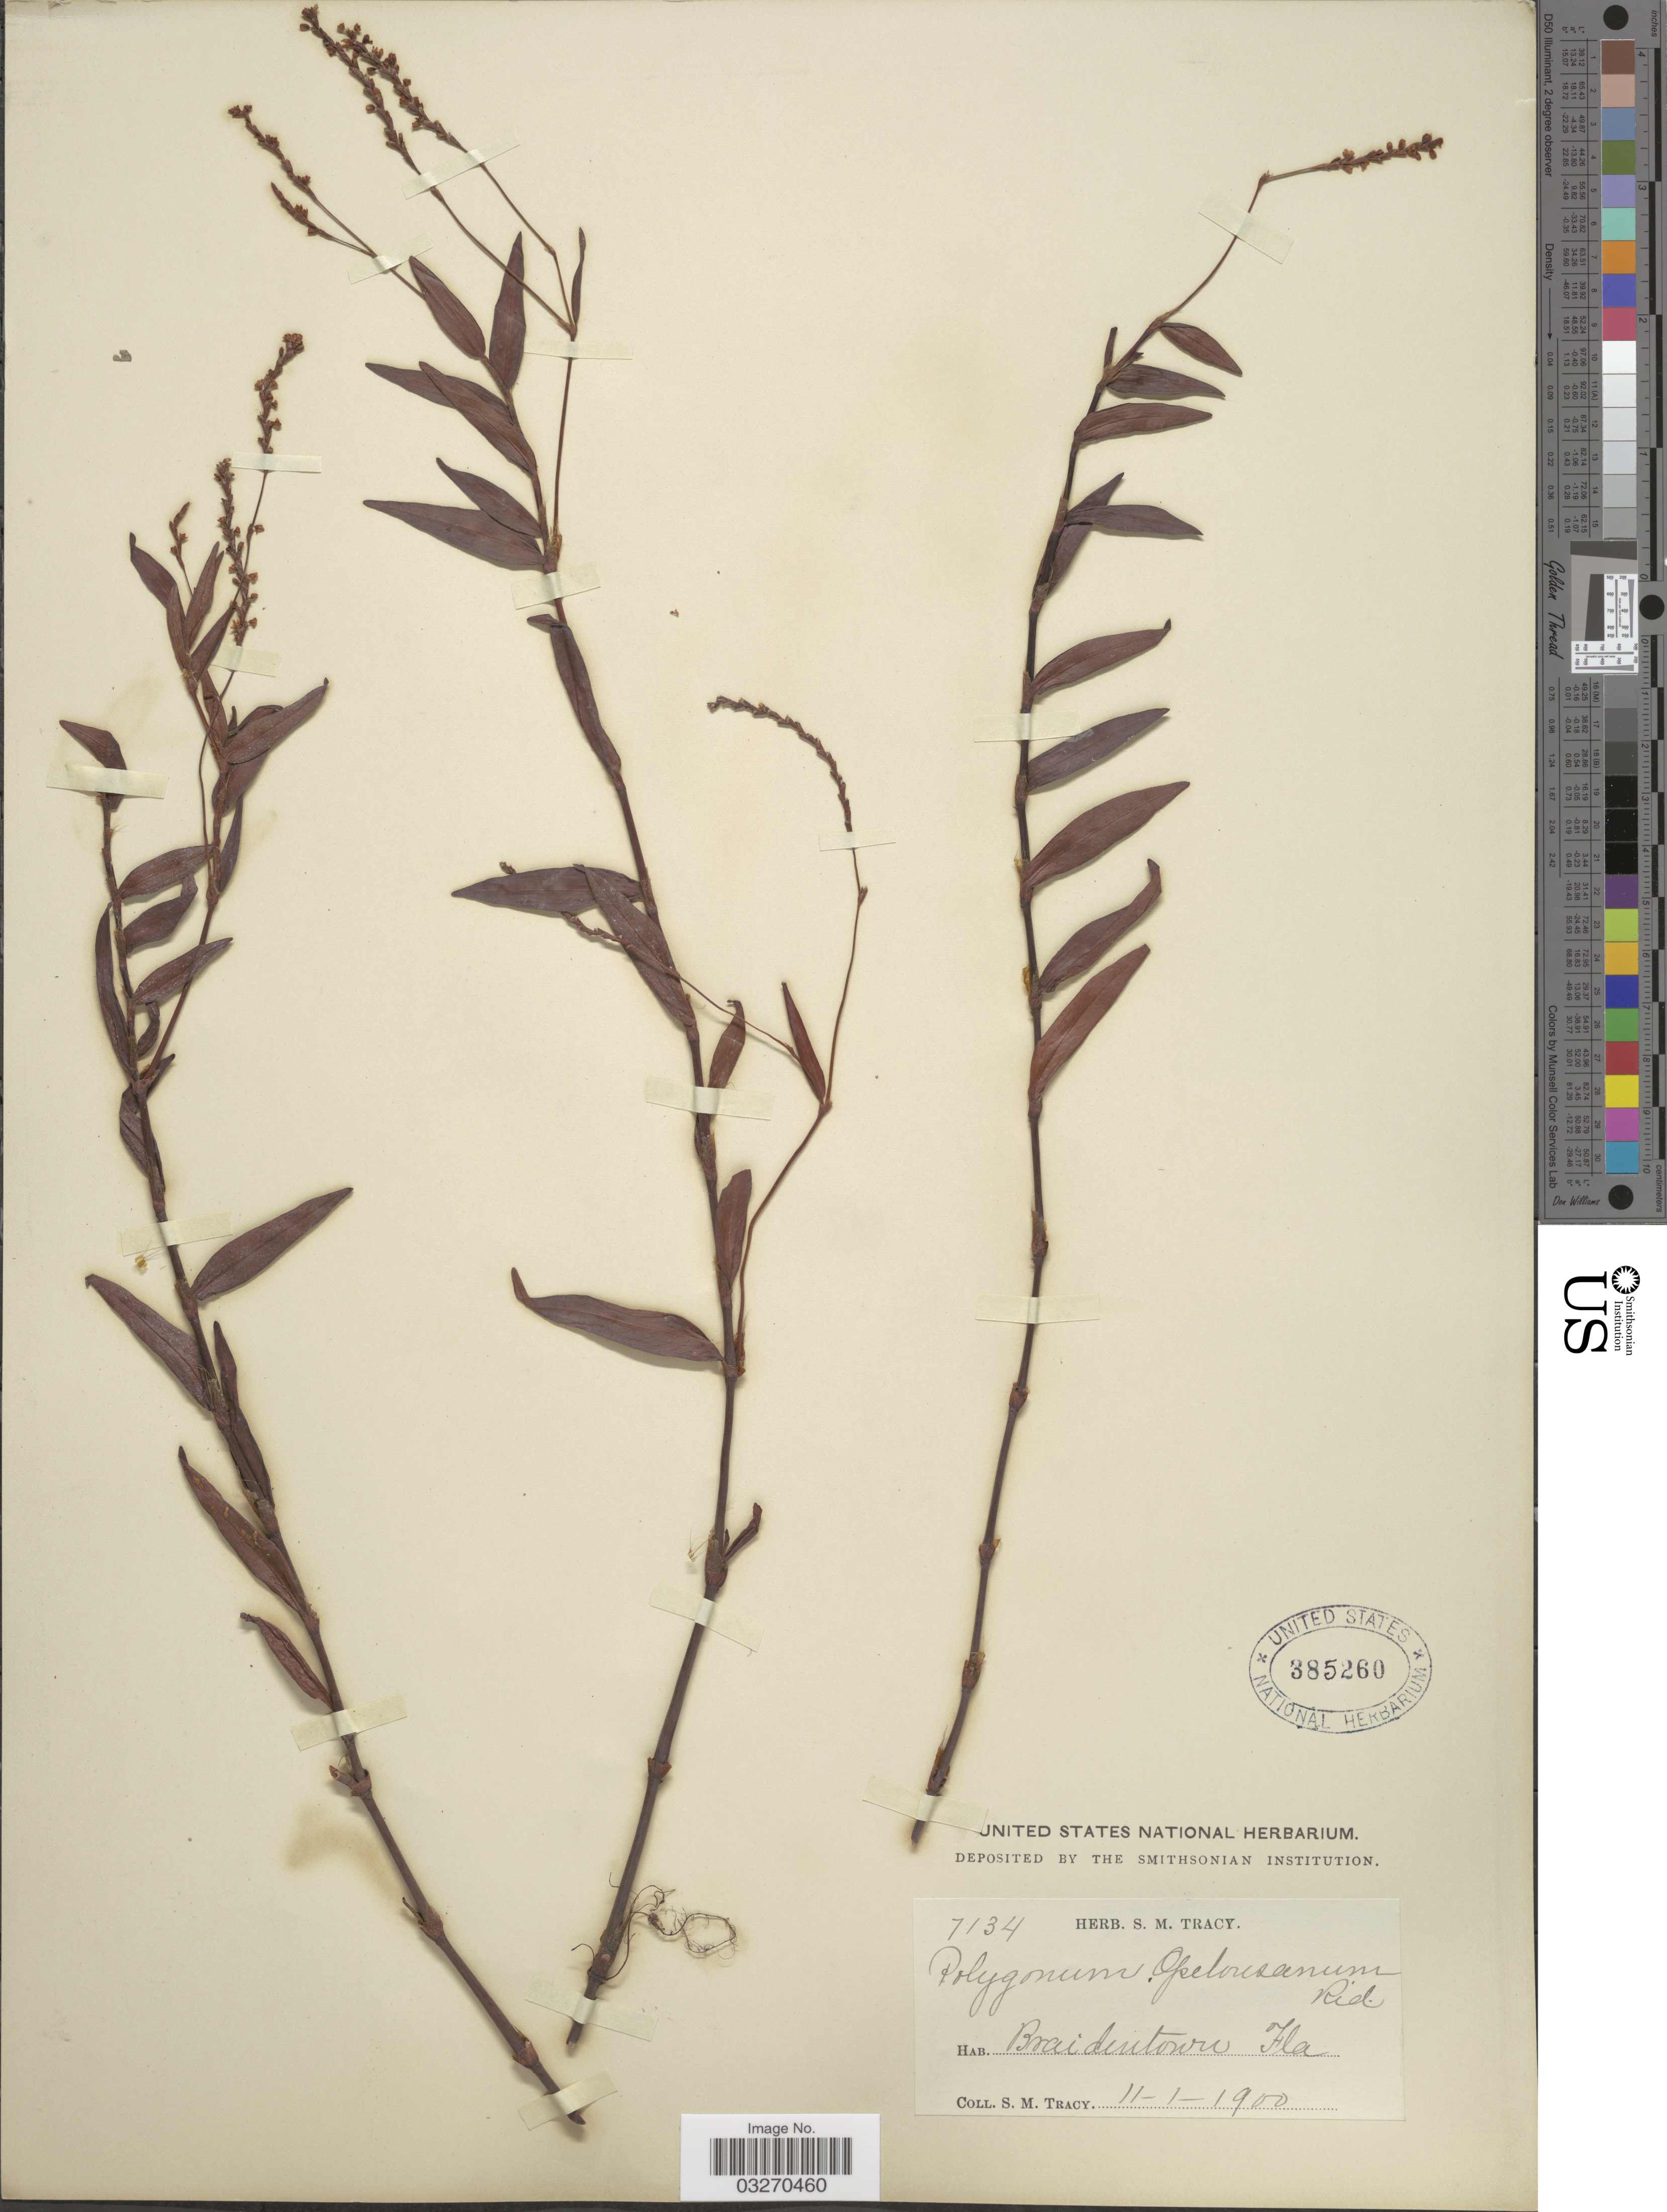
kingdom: Plantae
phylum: Tracheophyta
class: Magnoliopsida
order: Caryophyllales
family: Polygonaceae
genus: Persicaria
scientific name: Persicaria hydropiperoides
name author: (Michx.) Small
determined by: Atha, D. E.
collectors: S. M. Tracy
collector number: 7134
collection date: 1900-11-01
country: United States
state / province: Florida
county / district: Manatee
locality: Braidentown.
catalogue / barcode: US 385260